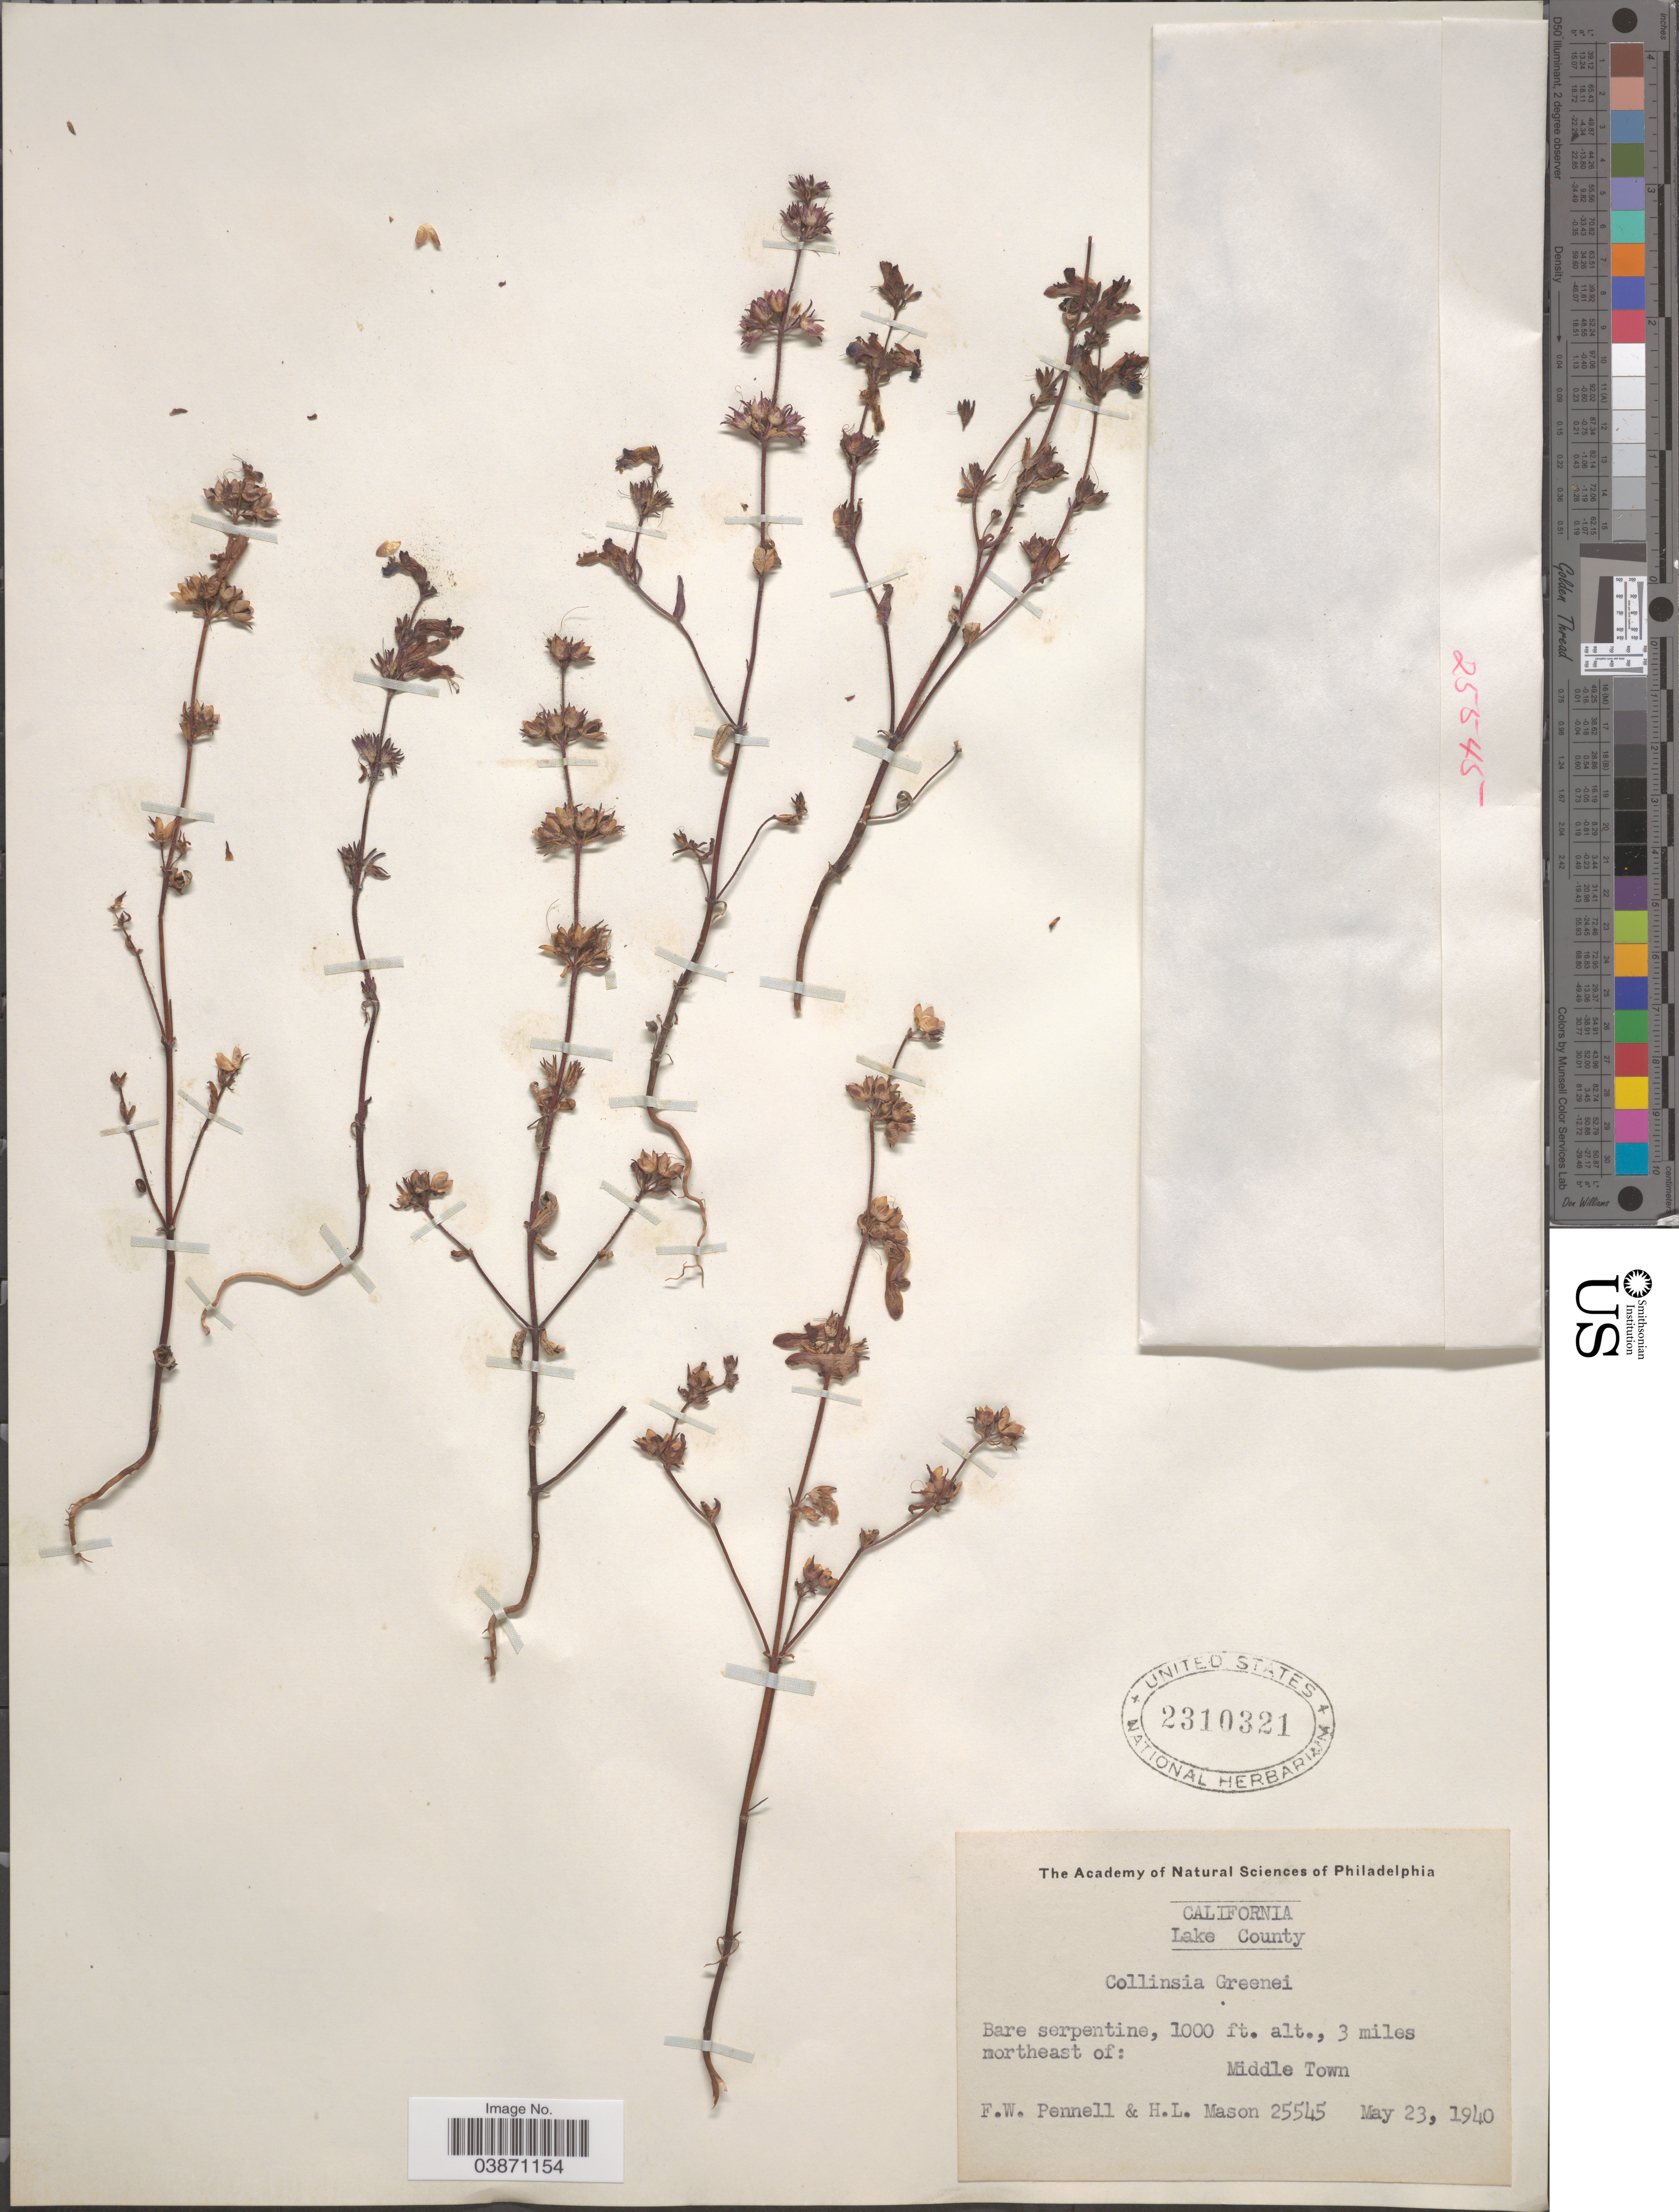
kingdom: Plantae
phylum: Tracheophyta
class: Magnoliopsida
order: Lamiales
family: Plantaginaceae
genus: Collinsia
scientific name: Collinsia greenei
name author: A. Gray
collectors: F. W. Pennell & H. L. Mason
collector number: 25545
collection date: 1940-05-23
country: United States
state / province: California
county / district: Lake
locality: Lake County. 3 miles northeast of: Middle Town.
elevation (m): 305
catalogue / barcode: US 2310321